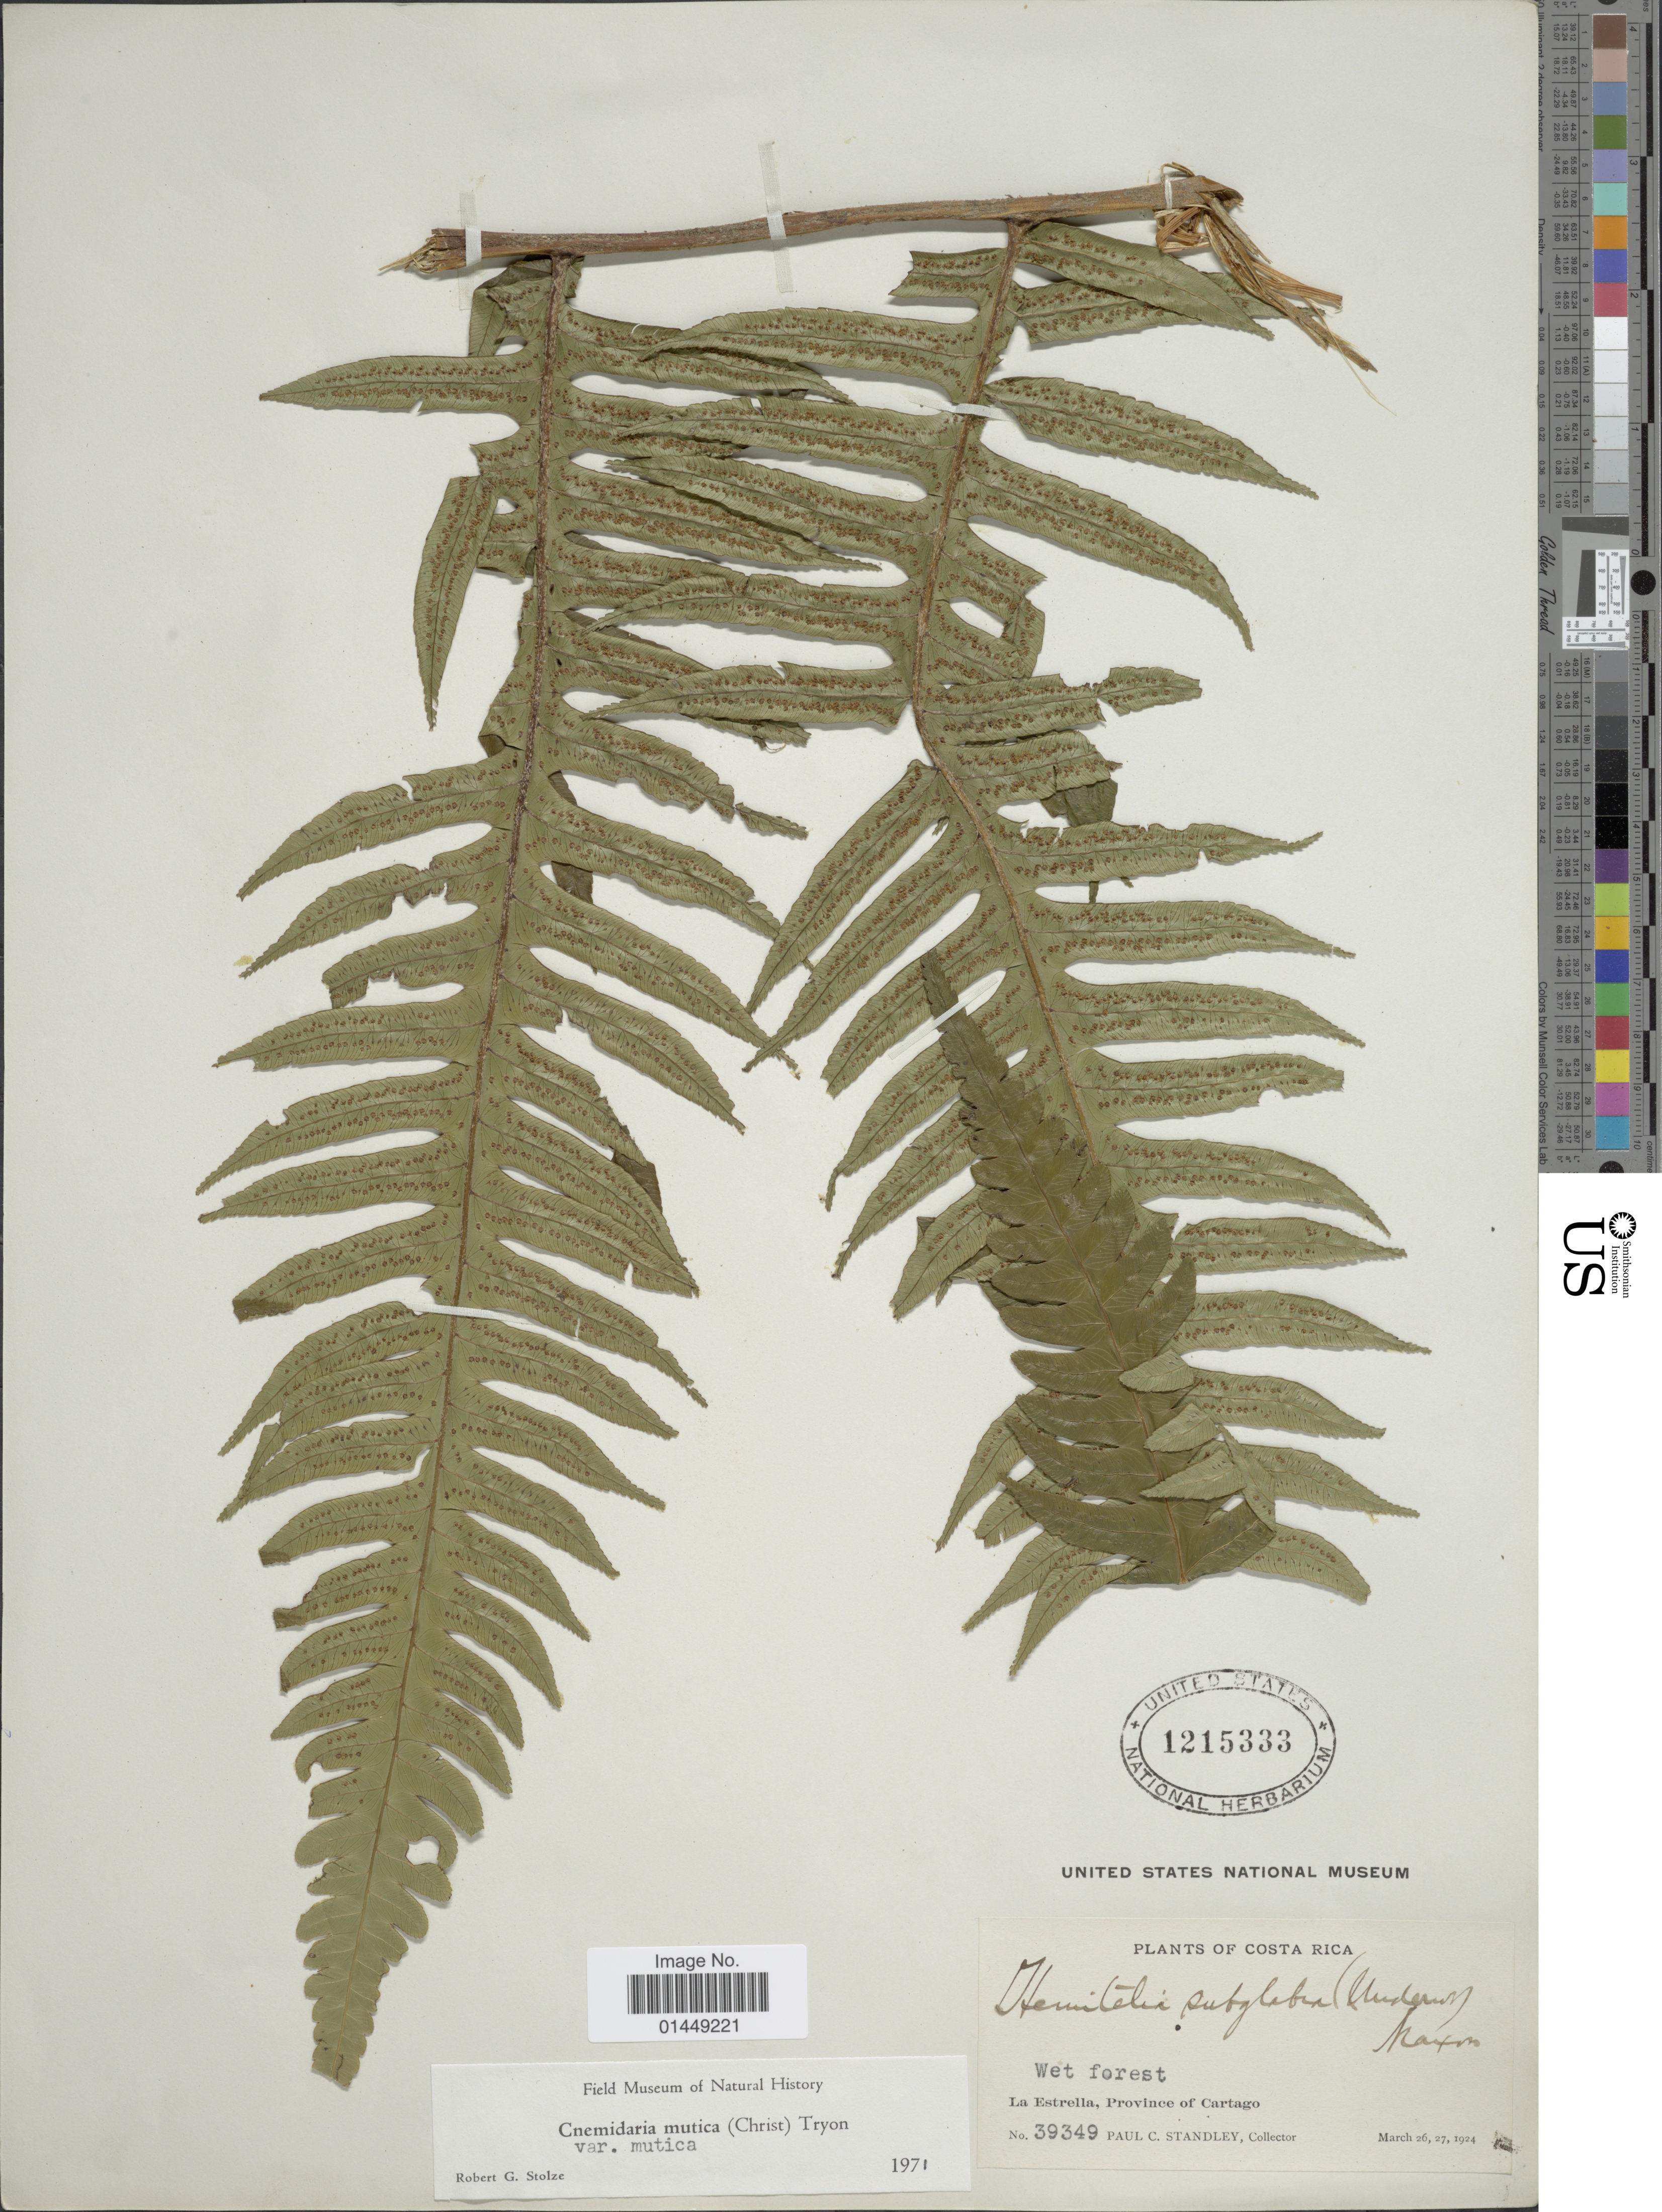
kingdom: Plantae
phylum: Tracheophyta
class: Polypodiopsida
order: Cyatheales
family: Cyatheaceae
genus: Cyathea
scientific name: Cyathea mutica var. mutica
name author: (Christ) Domin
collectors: P. C. Standley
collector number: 39349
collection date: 1924-03-26/1924-03-27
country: Costa Rica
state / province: Cartago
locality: La Estrella, Province of Cartago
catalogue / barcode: US 1215333